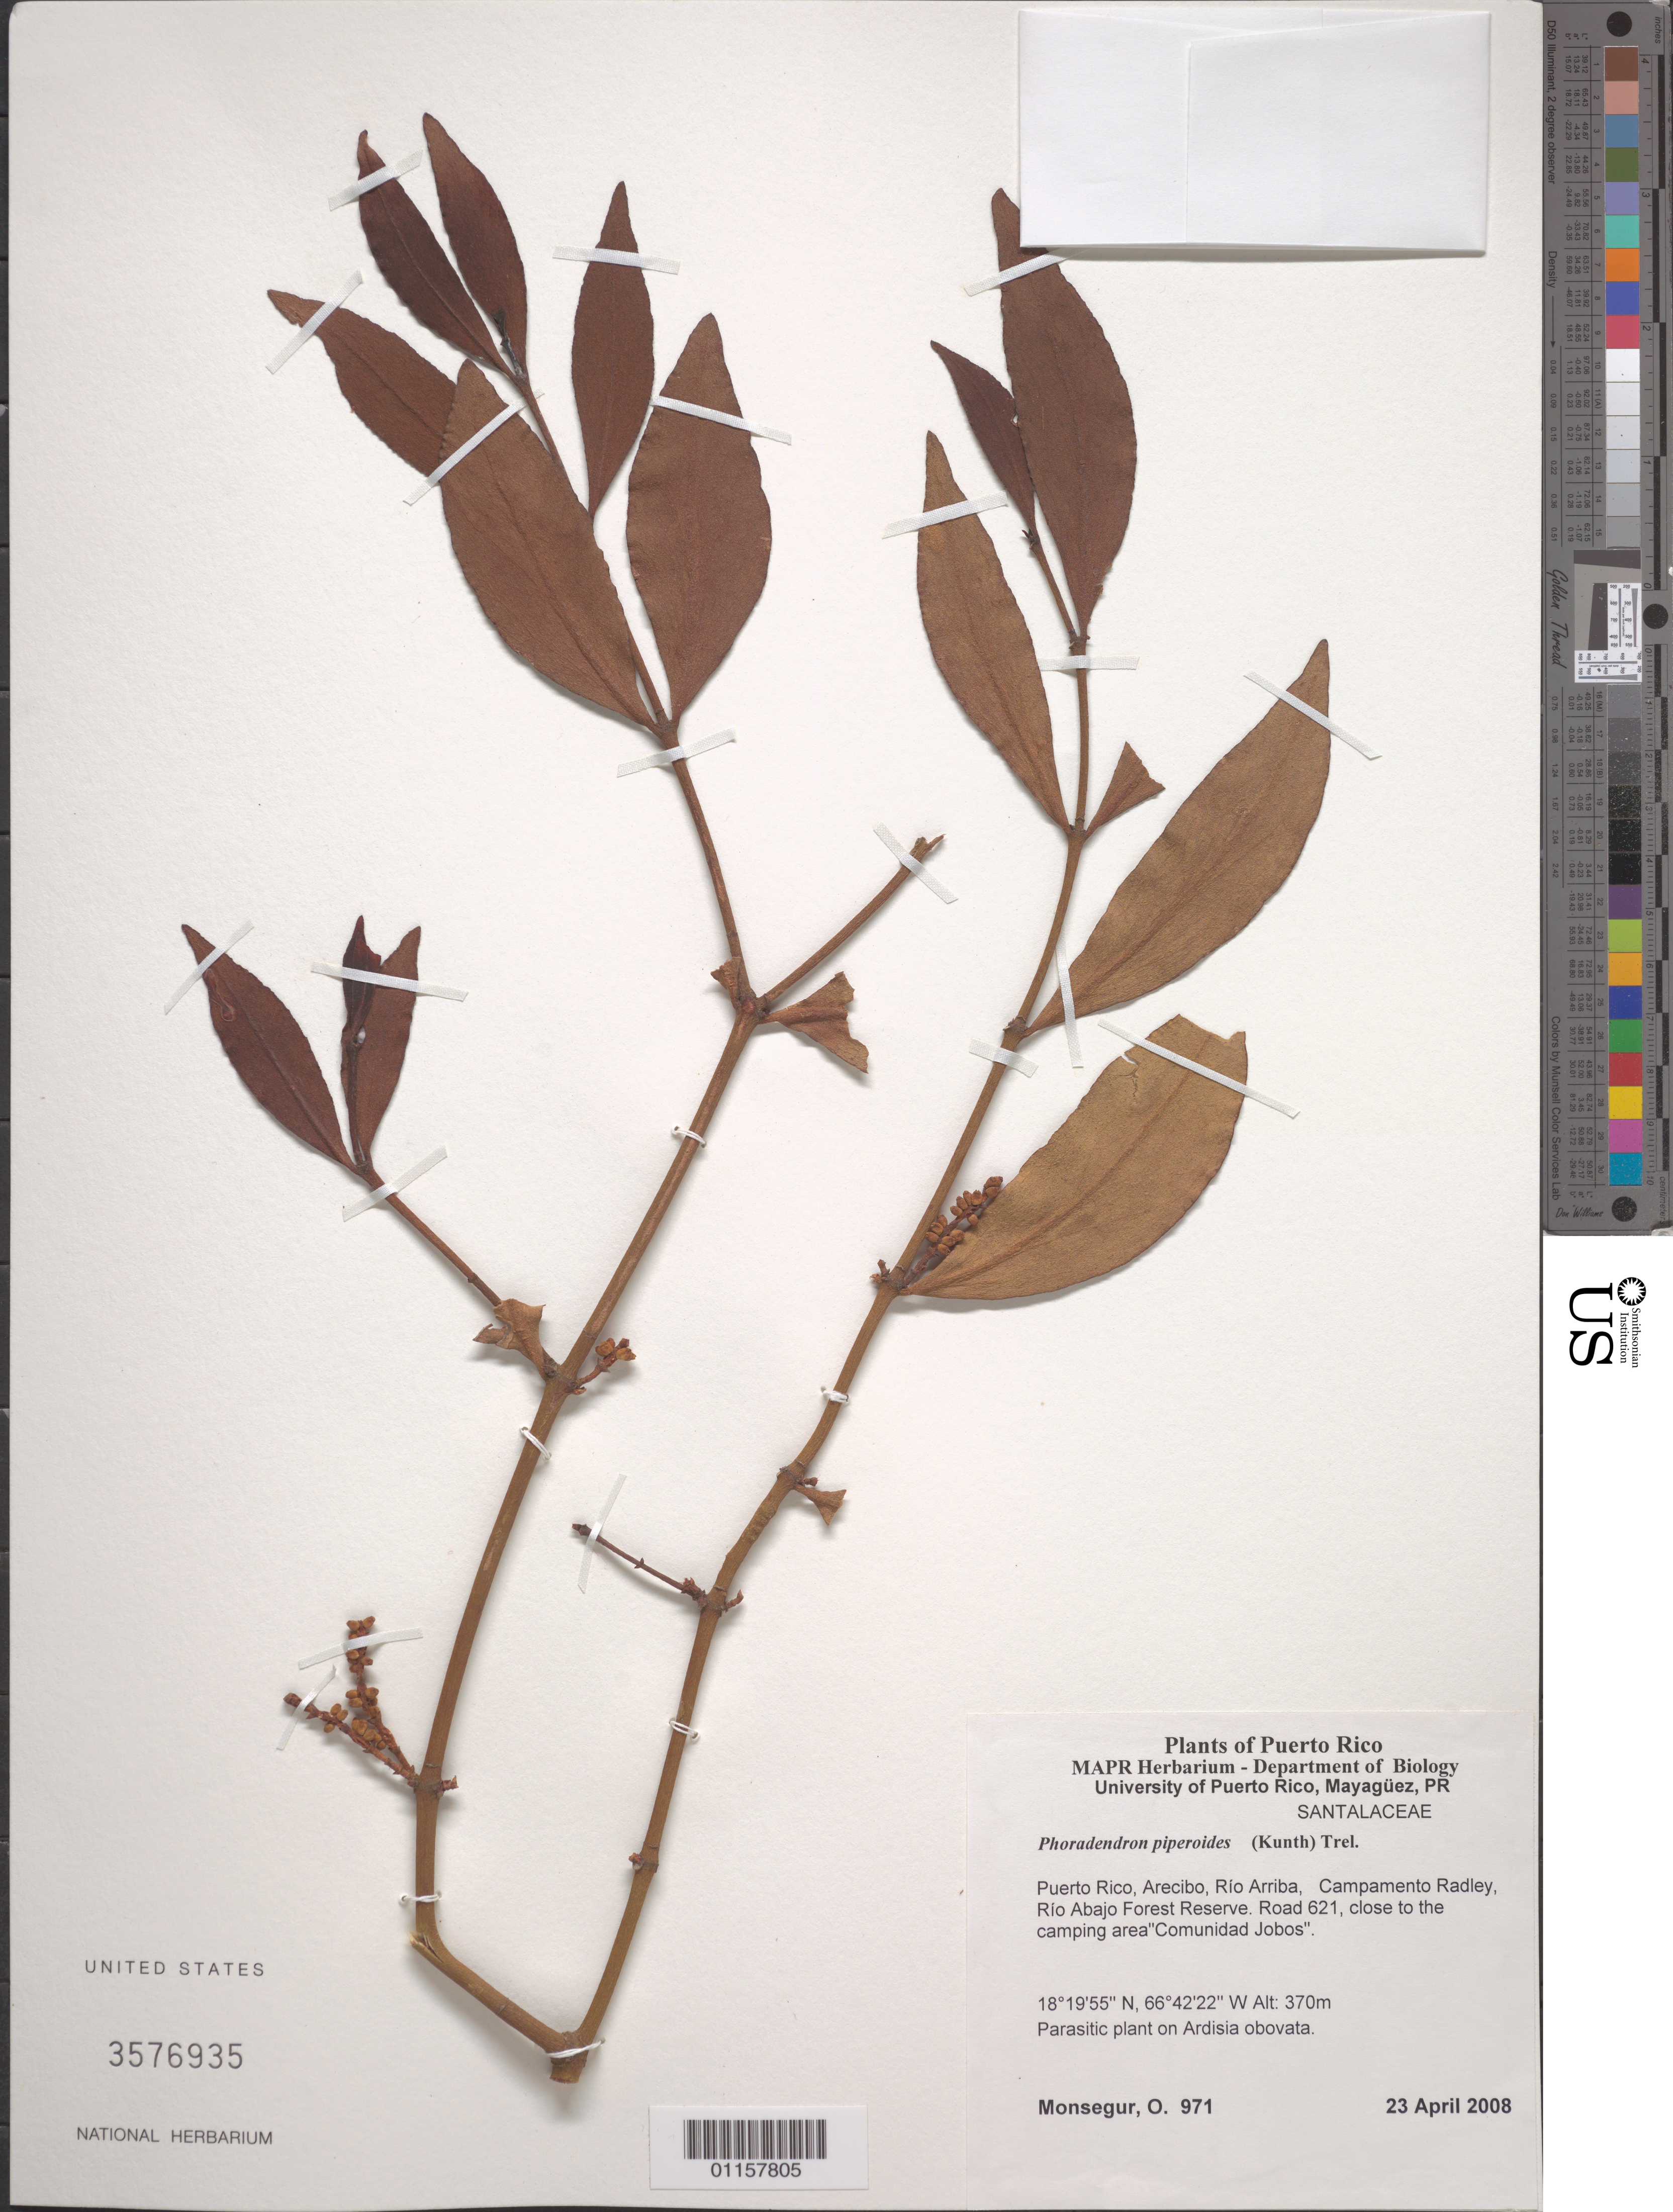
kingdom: Plantae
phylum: Tracheophyta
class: Magnoliopsida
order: Santalales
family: Viscaceae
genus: Phoradendron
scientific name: Phoradendron piperoides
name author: (Kunth) Trel.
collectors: O. Monsegur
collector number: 971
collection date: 2008-04-23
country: Puerto Rico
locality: Arecibo, Río Arriba, Campamento Radley, Río Abajo Forest Reserve. Road 621, close to the camping area "Comunidad Jobos".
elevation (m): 370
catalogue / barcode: US 3576935